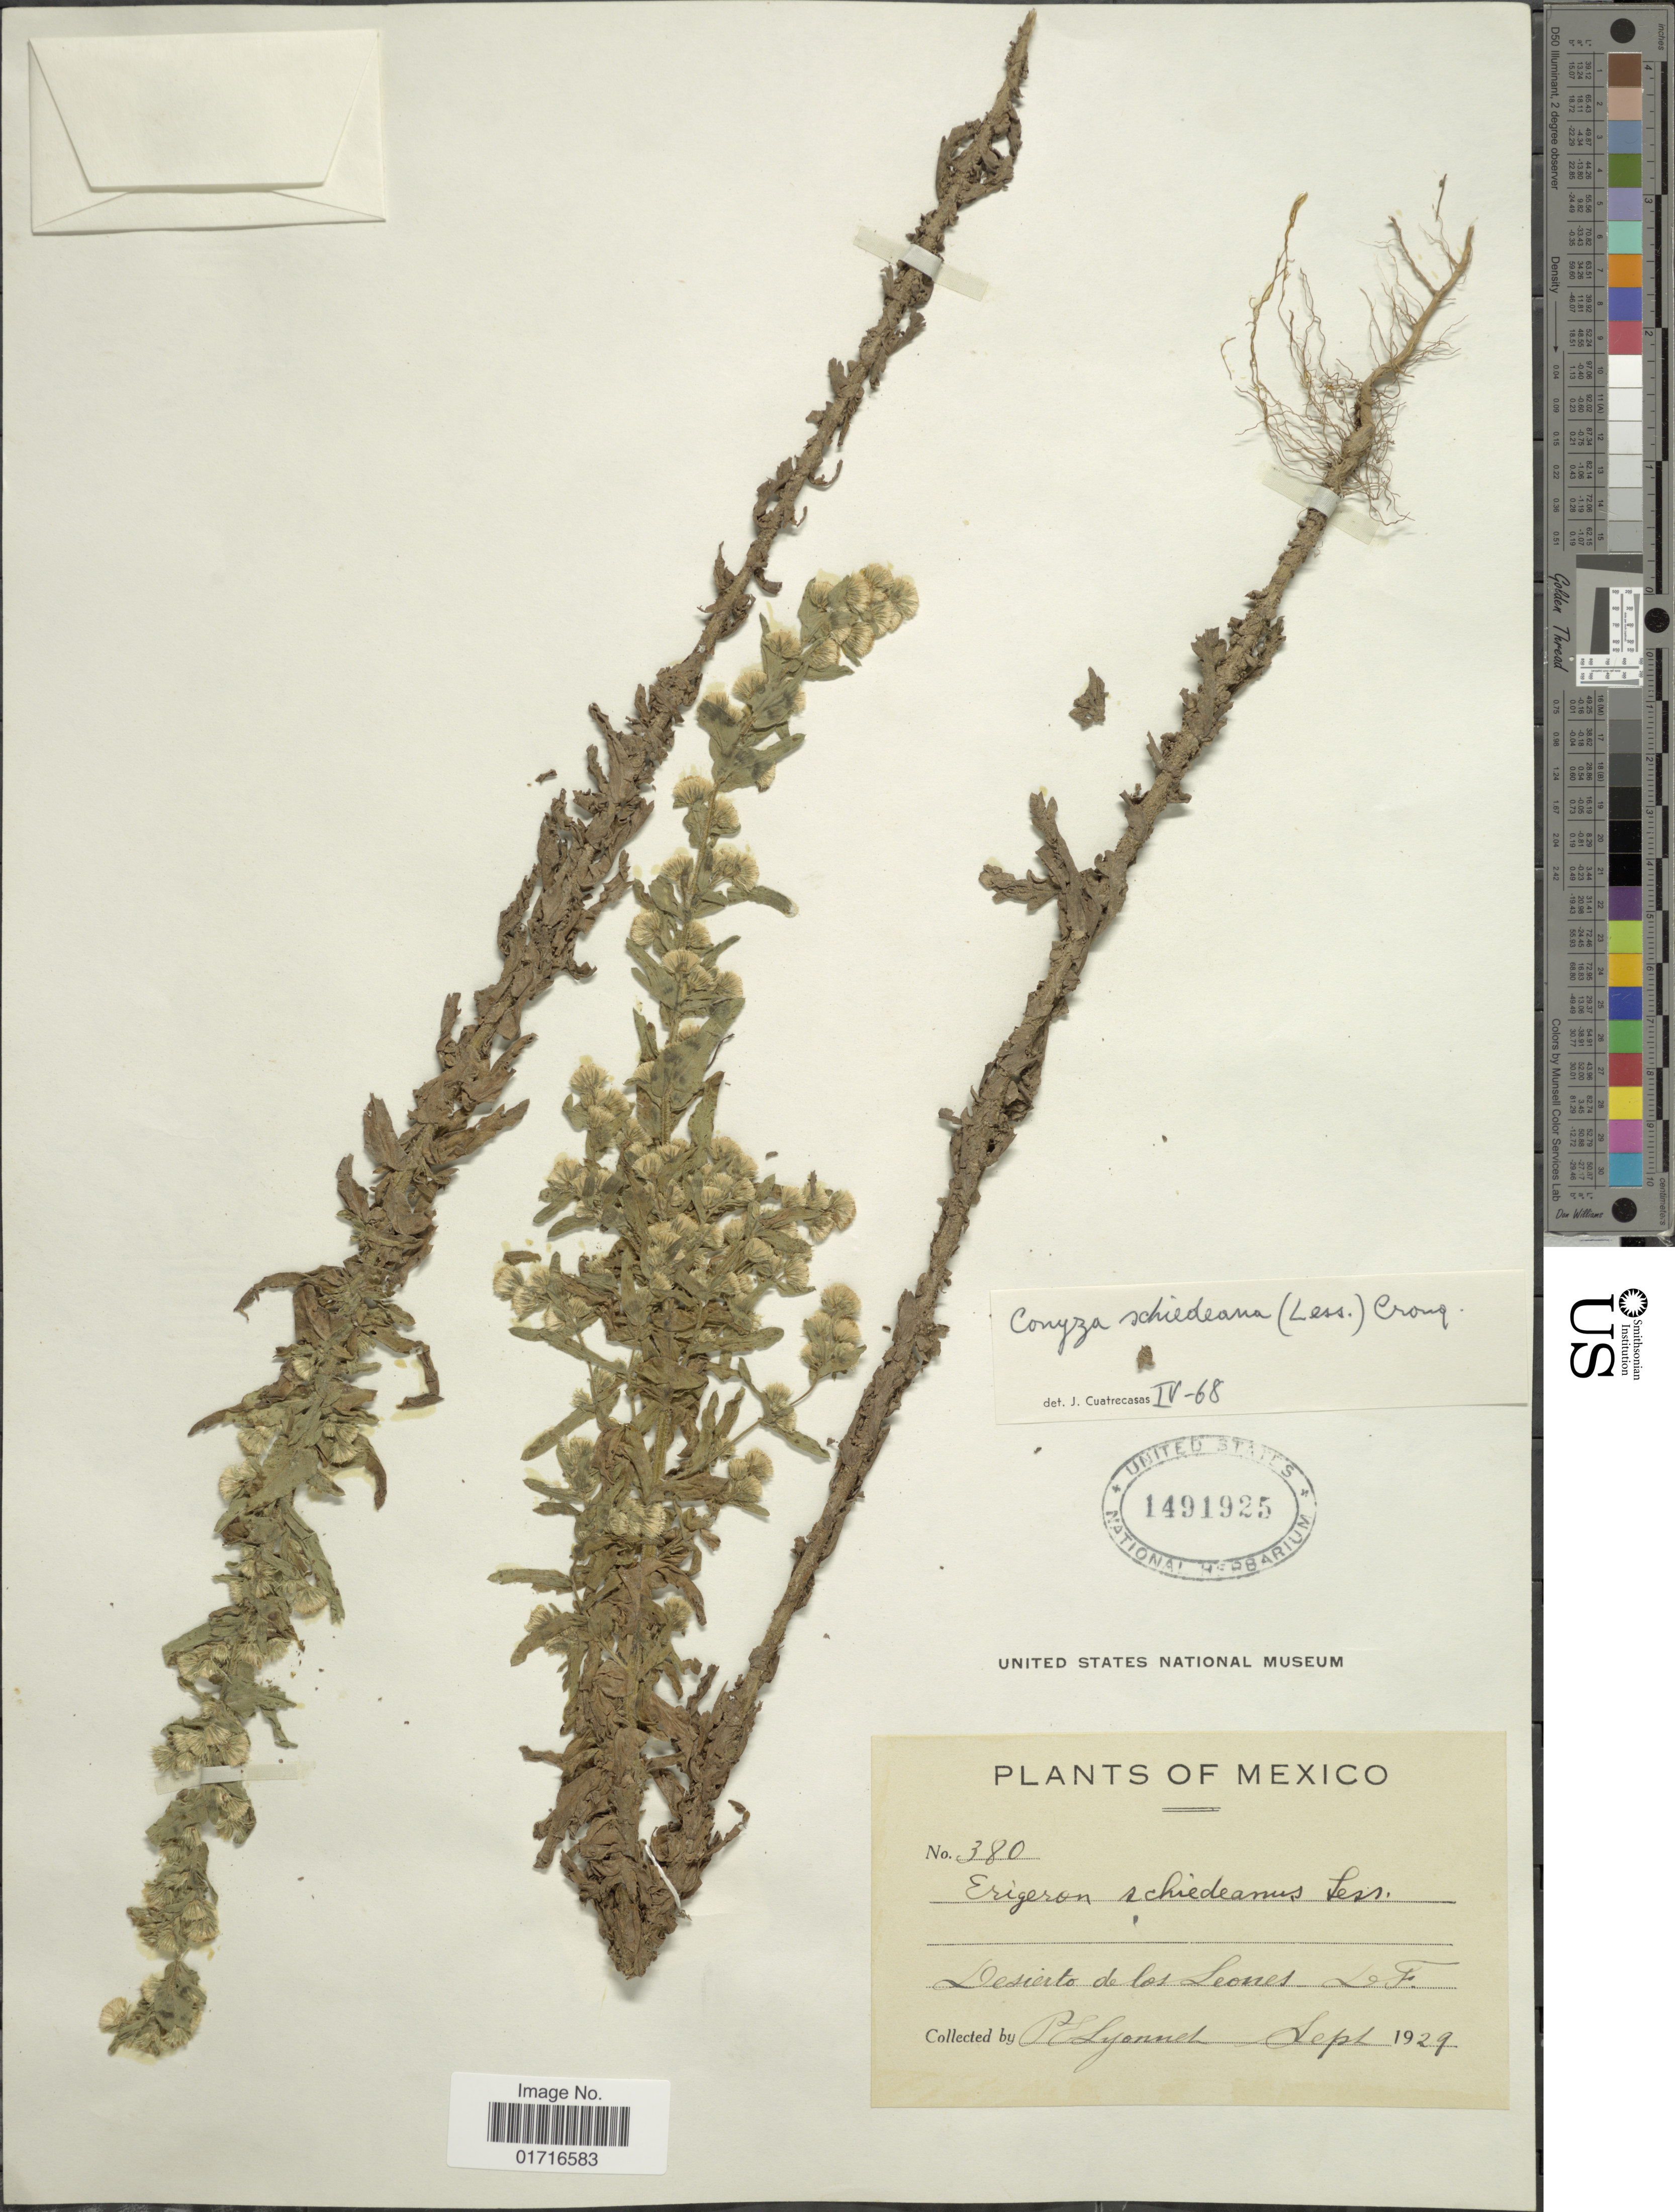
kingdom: Plantae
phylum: Tracheophyta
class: Magnoliopsida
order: Asterales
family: Asteraceae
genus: Conyza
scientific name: Conyza schiedeana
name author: (Less.) Cronq.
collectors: P. Lyonnet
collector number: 380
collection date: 1929-09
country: Mexico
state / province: Distrito Federal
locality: Desierto de los Leones, D. F.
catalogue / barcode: US 1491925